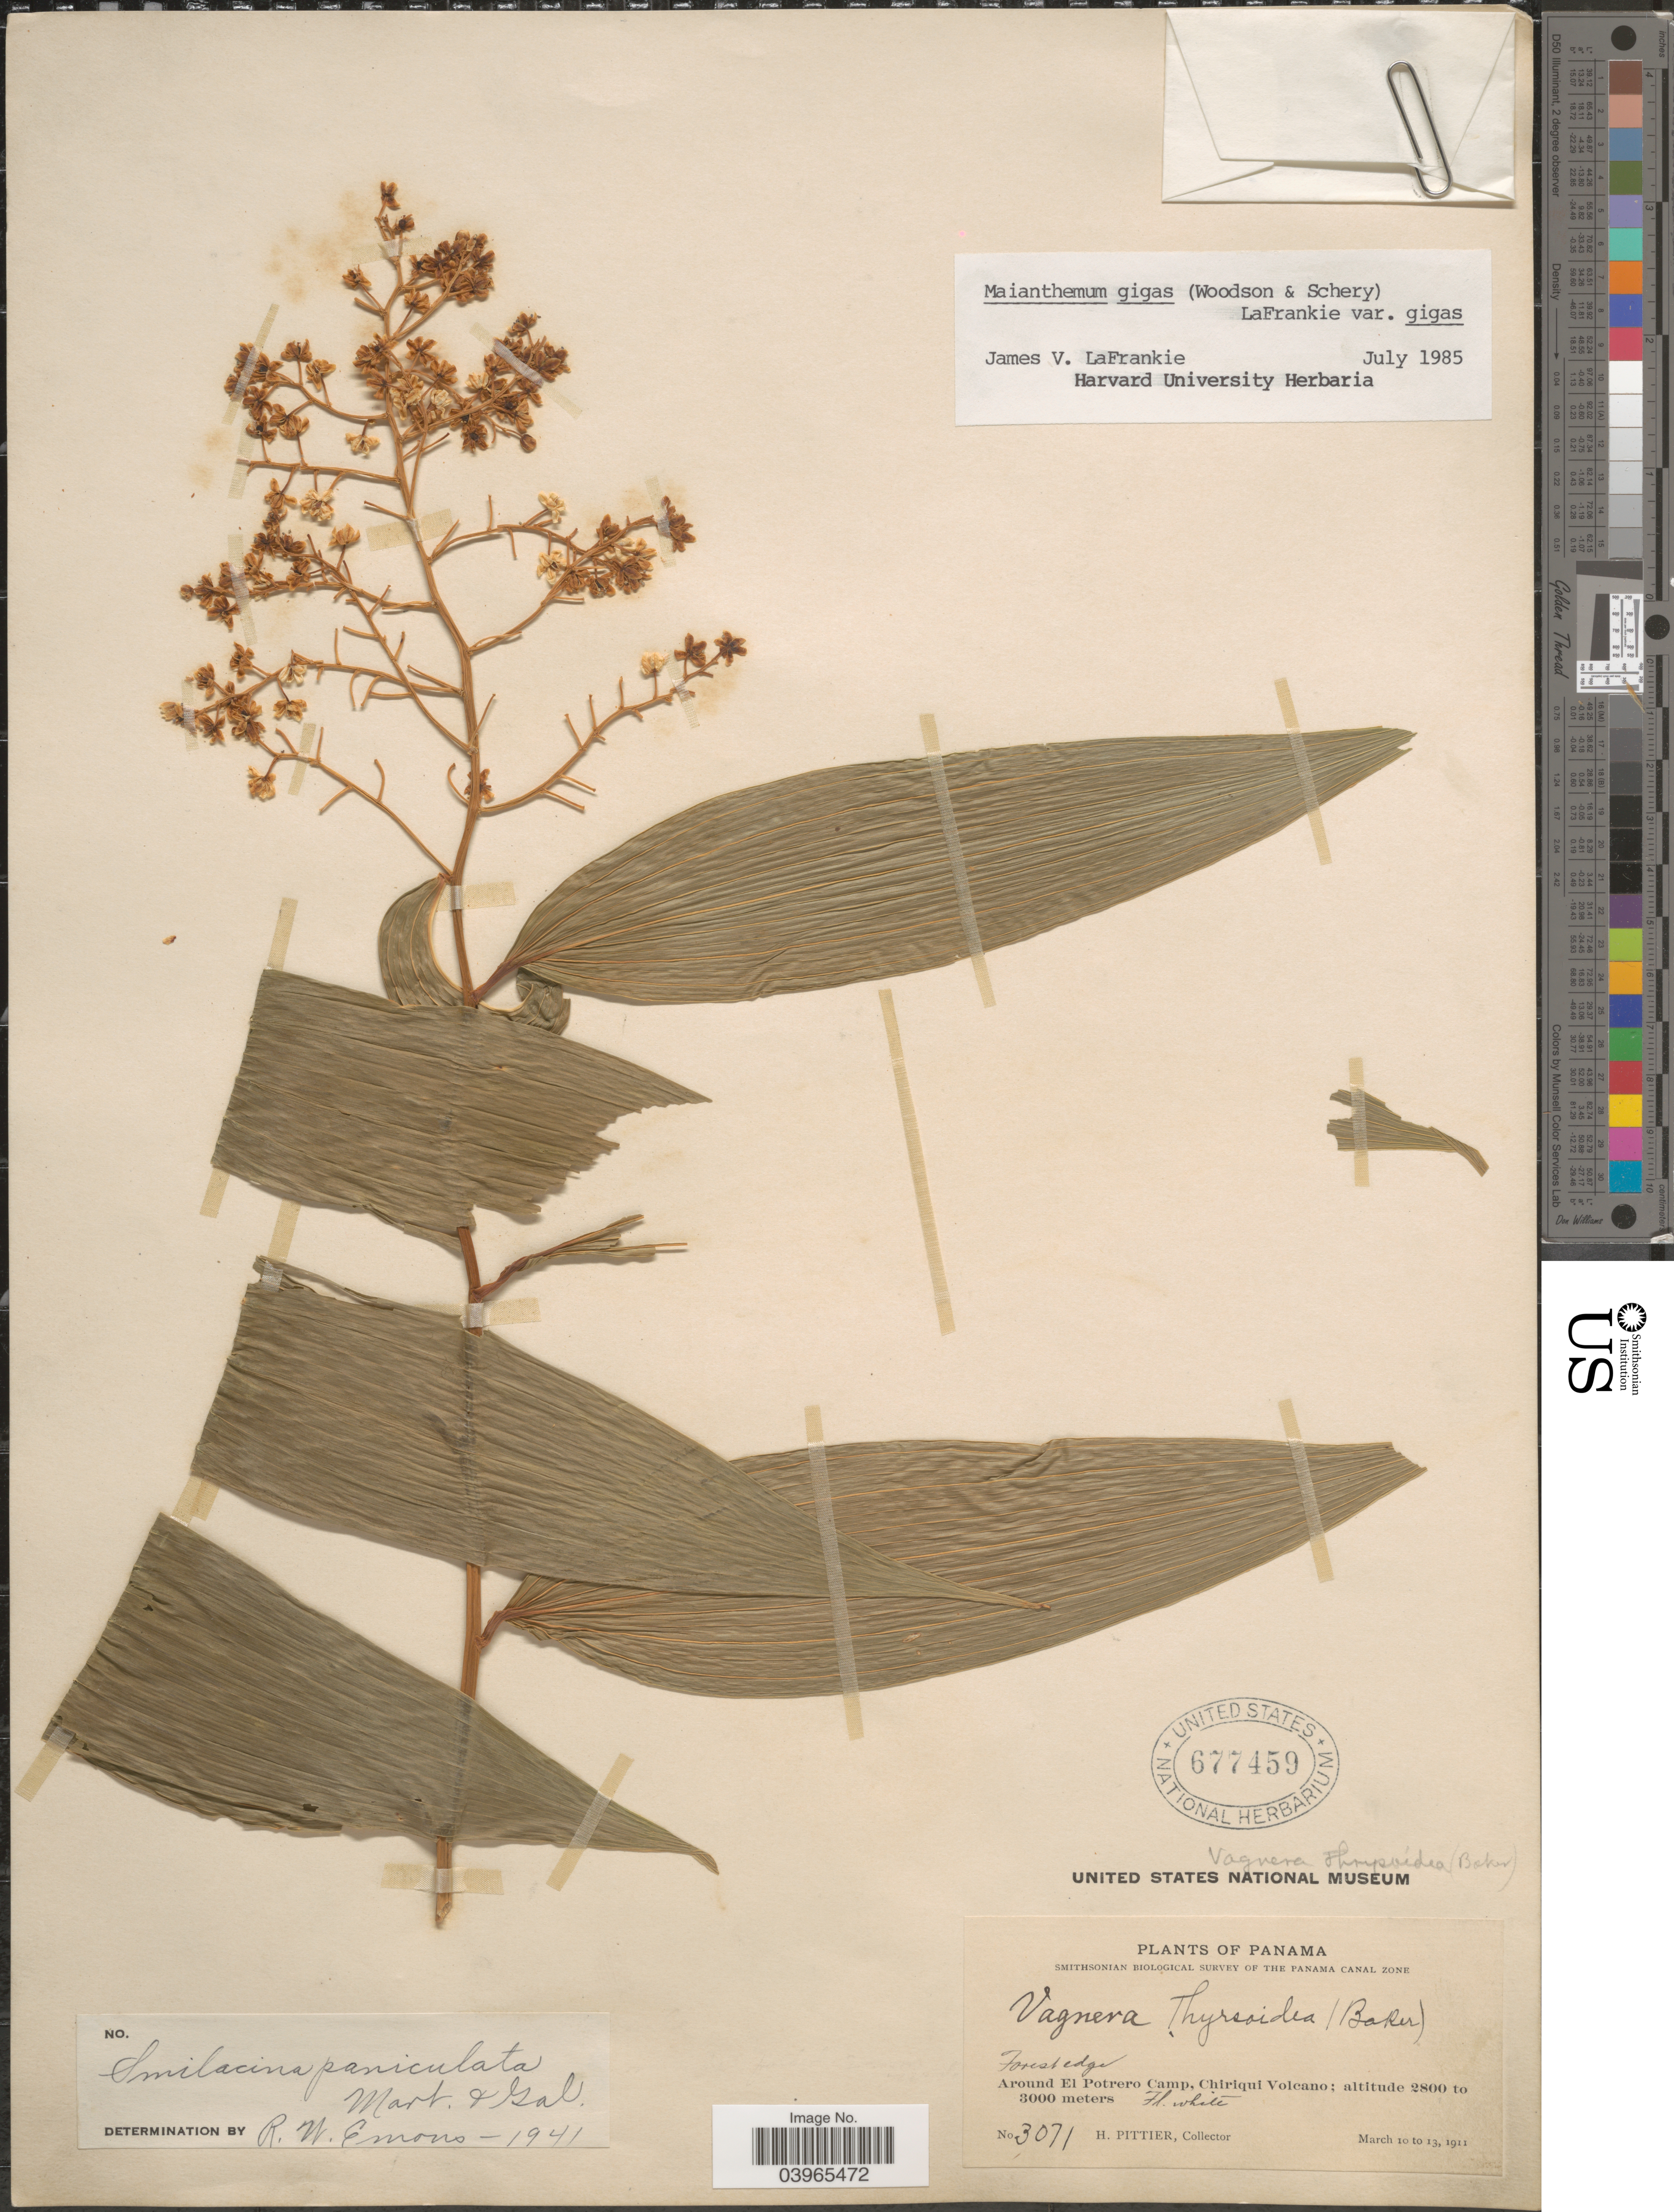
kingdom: Plantae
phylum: Tracheophyta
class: Liliopsida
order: Asparagales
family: Asparagaceae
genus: Maianthemum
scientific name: Maianthemum gigas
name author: (Woodson) LaFrankie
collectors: H. F. Pittier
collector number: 3071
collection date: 1911-03-10/1911-03-13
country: Panama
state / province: Chiriqui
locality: The Panama Canal Zone. Around El Potrero Camp, Chiriqui Volcano.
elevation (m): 2800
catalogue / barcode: US 677459